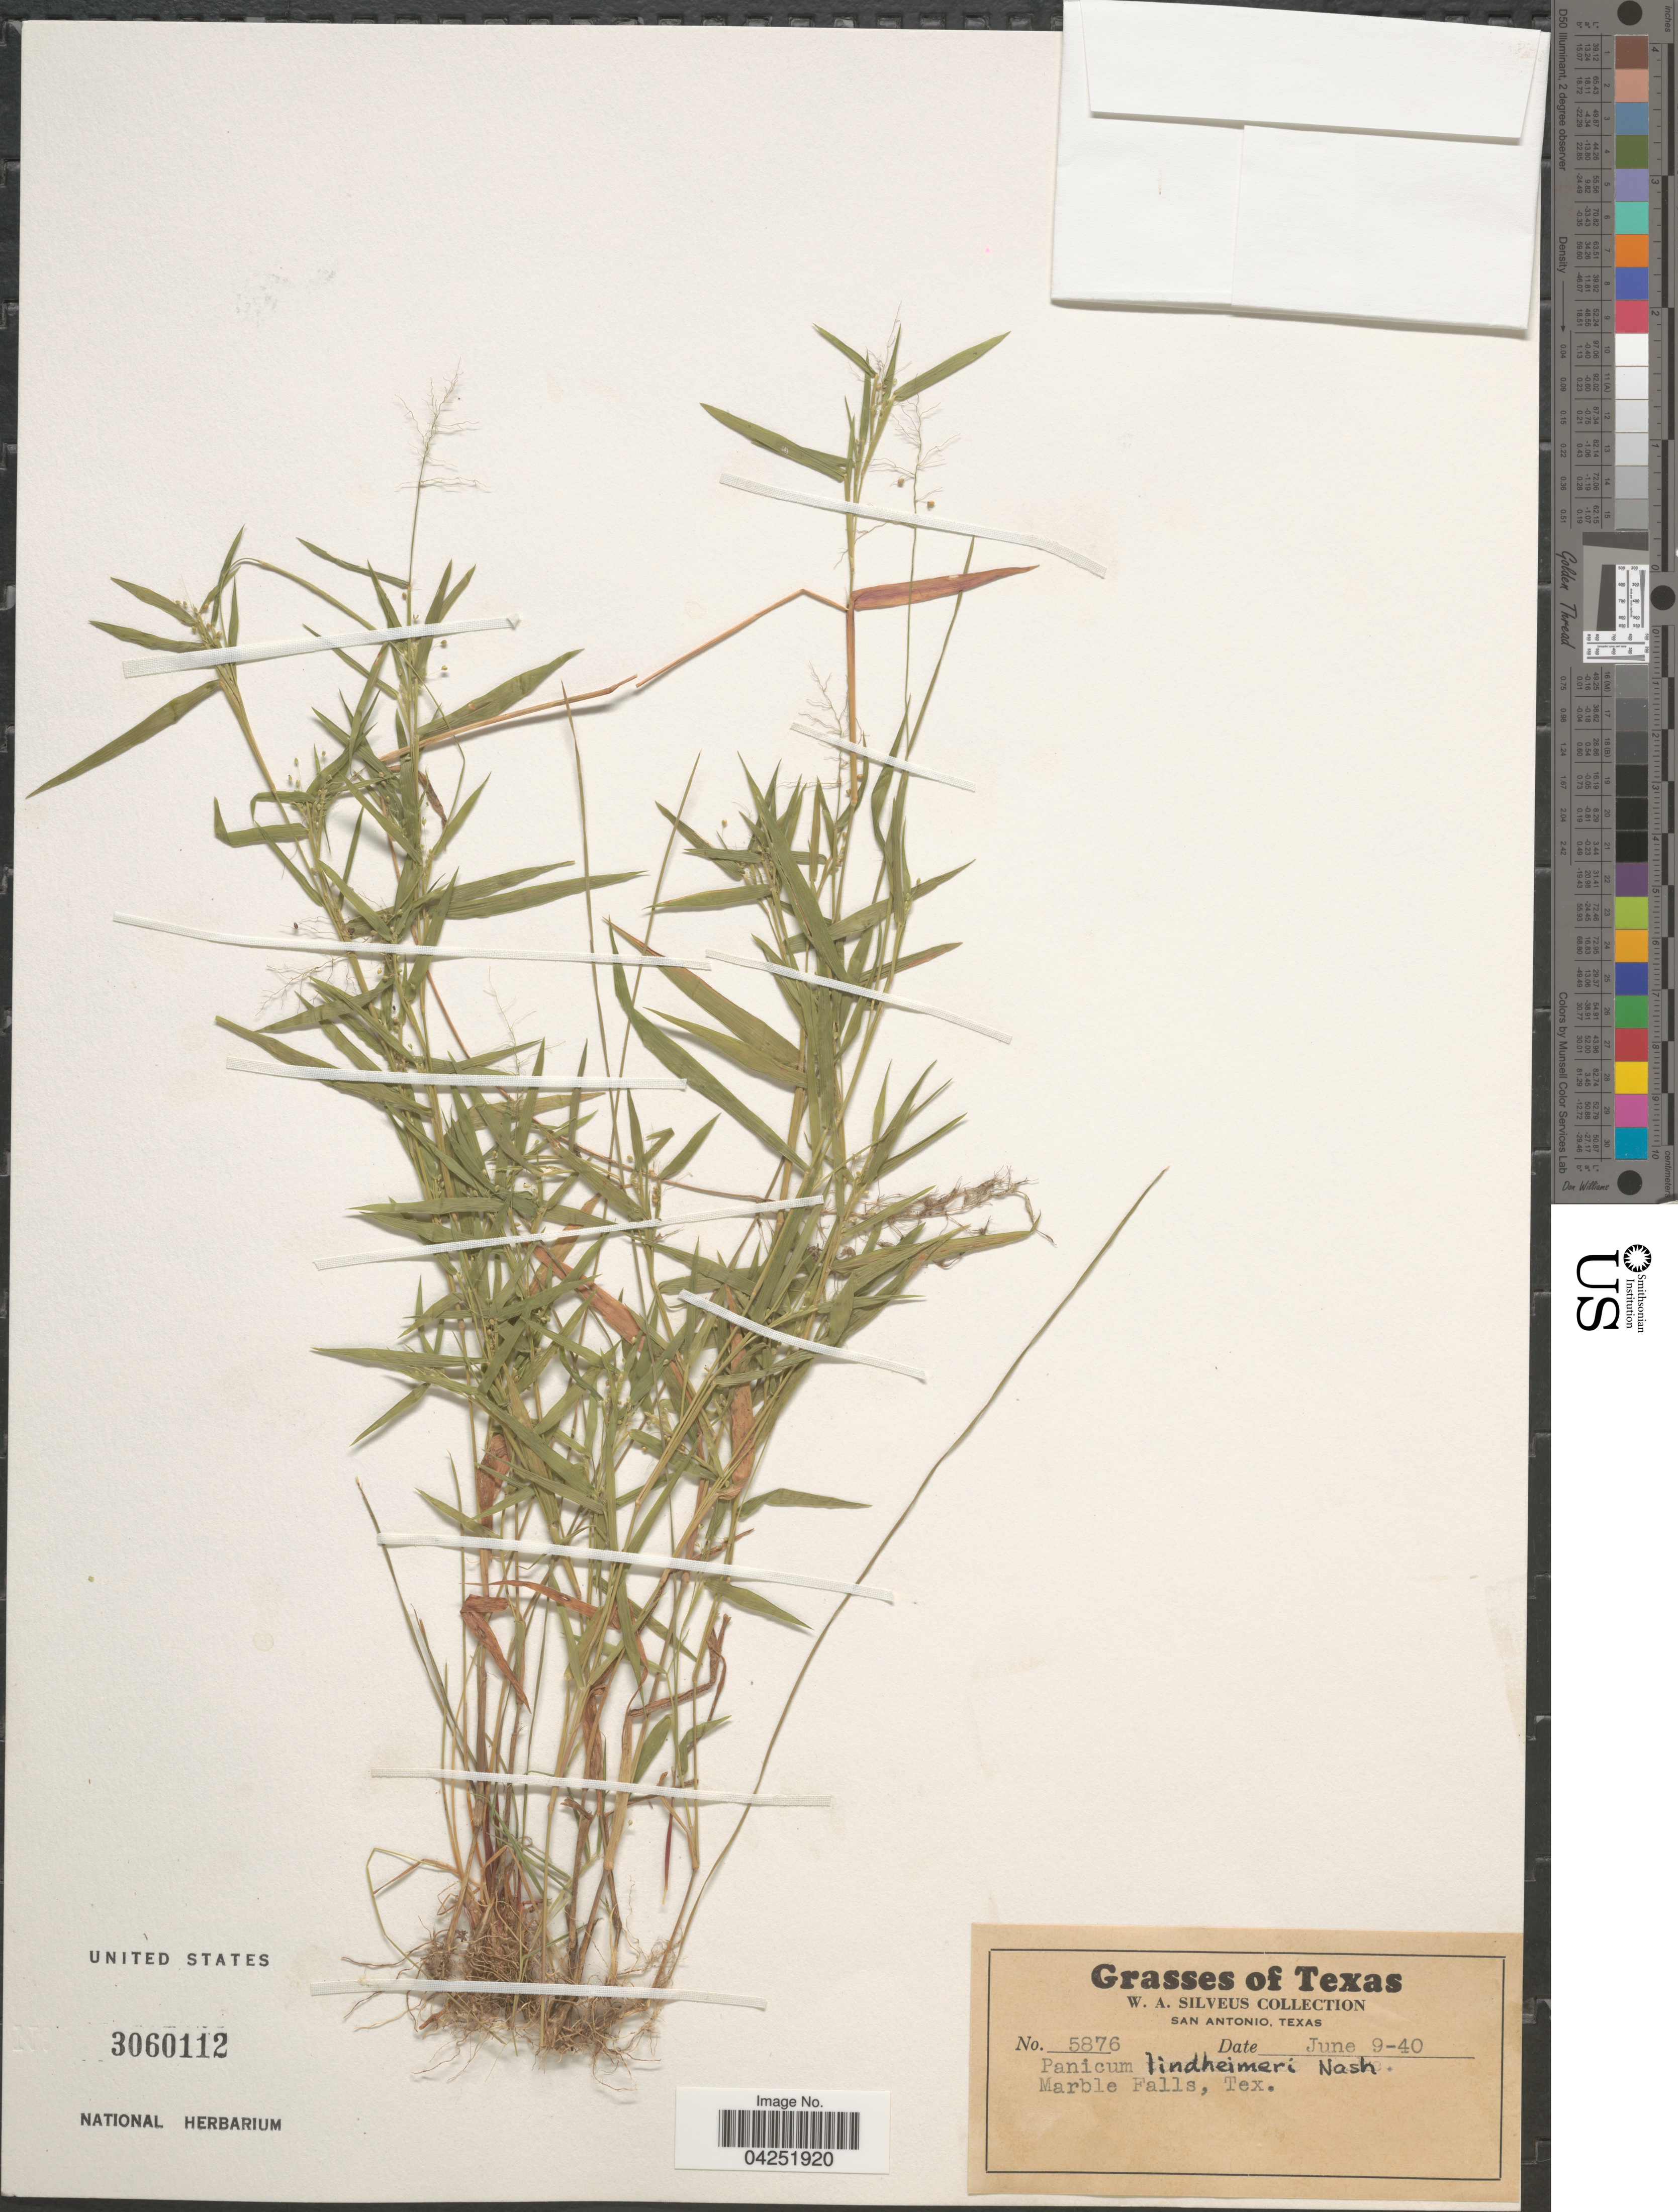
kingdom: Plantae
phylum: Tracheophyta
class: Liliopsida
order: Poales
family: Poaceae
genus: Dichanthelium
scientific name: Dichanthelium acuminatum var. lindheimeri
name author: (Nash) Gould & C.A. Clark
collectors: W. Silveus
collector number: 5876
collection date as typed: Transcribed d/m/y: 9/6/40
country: United States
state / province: Texas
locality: Marble Falls.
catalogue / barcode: US 3060112